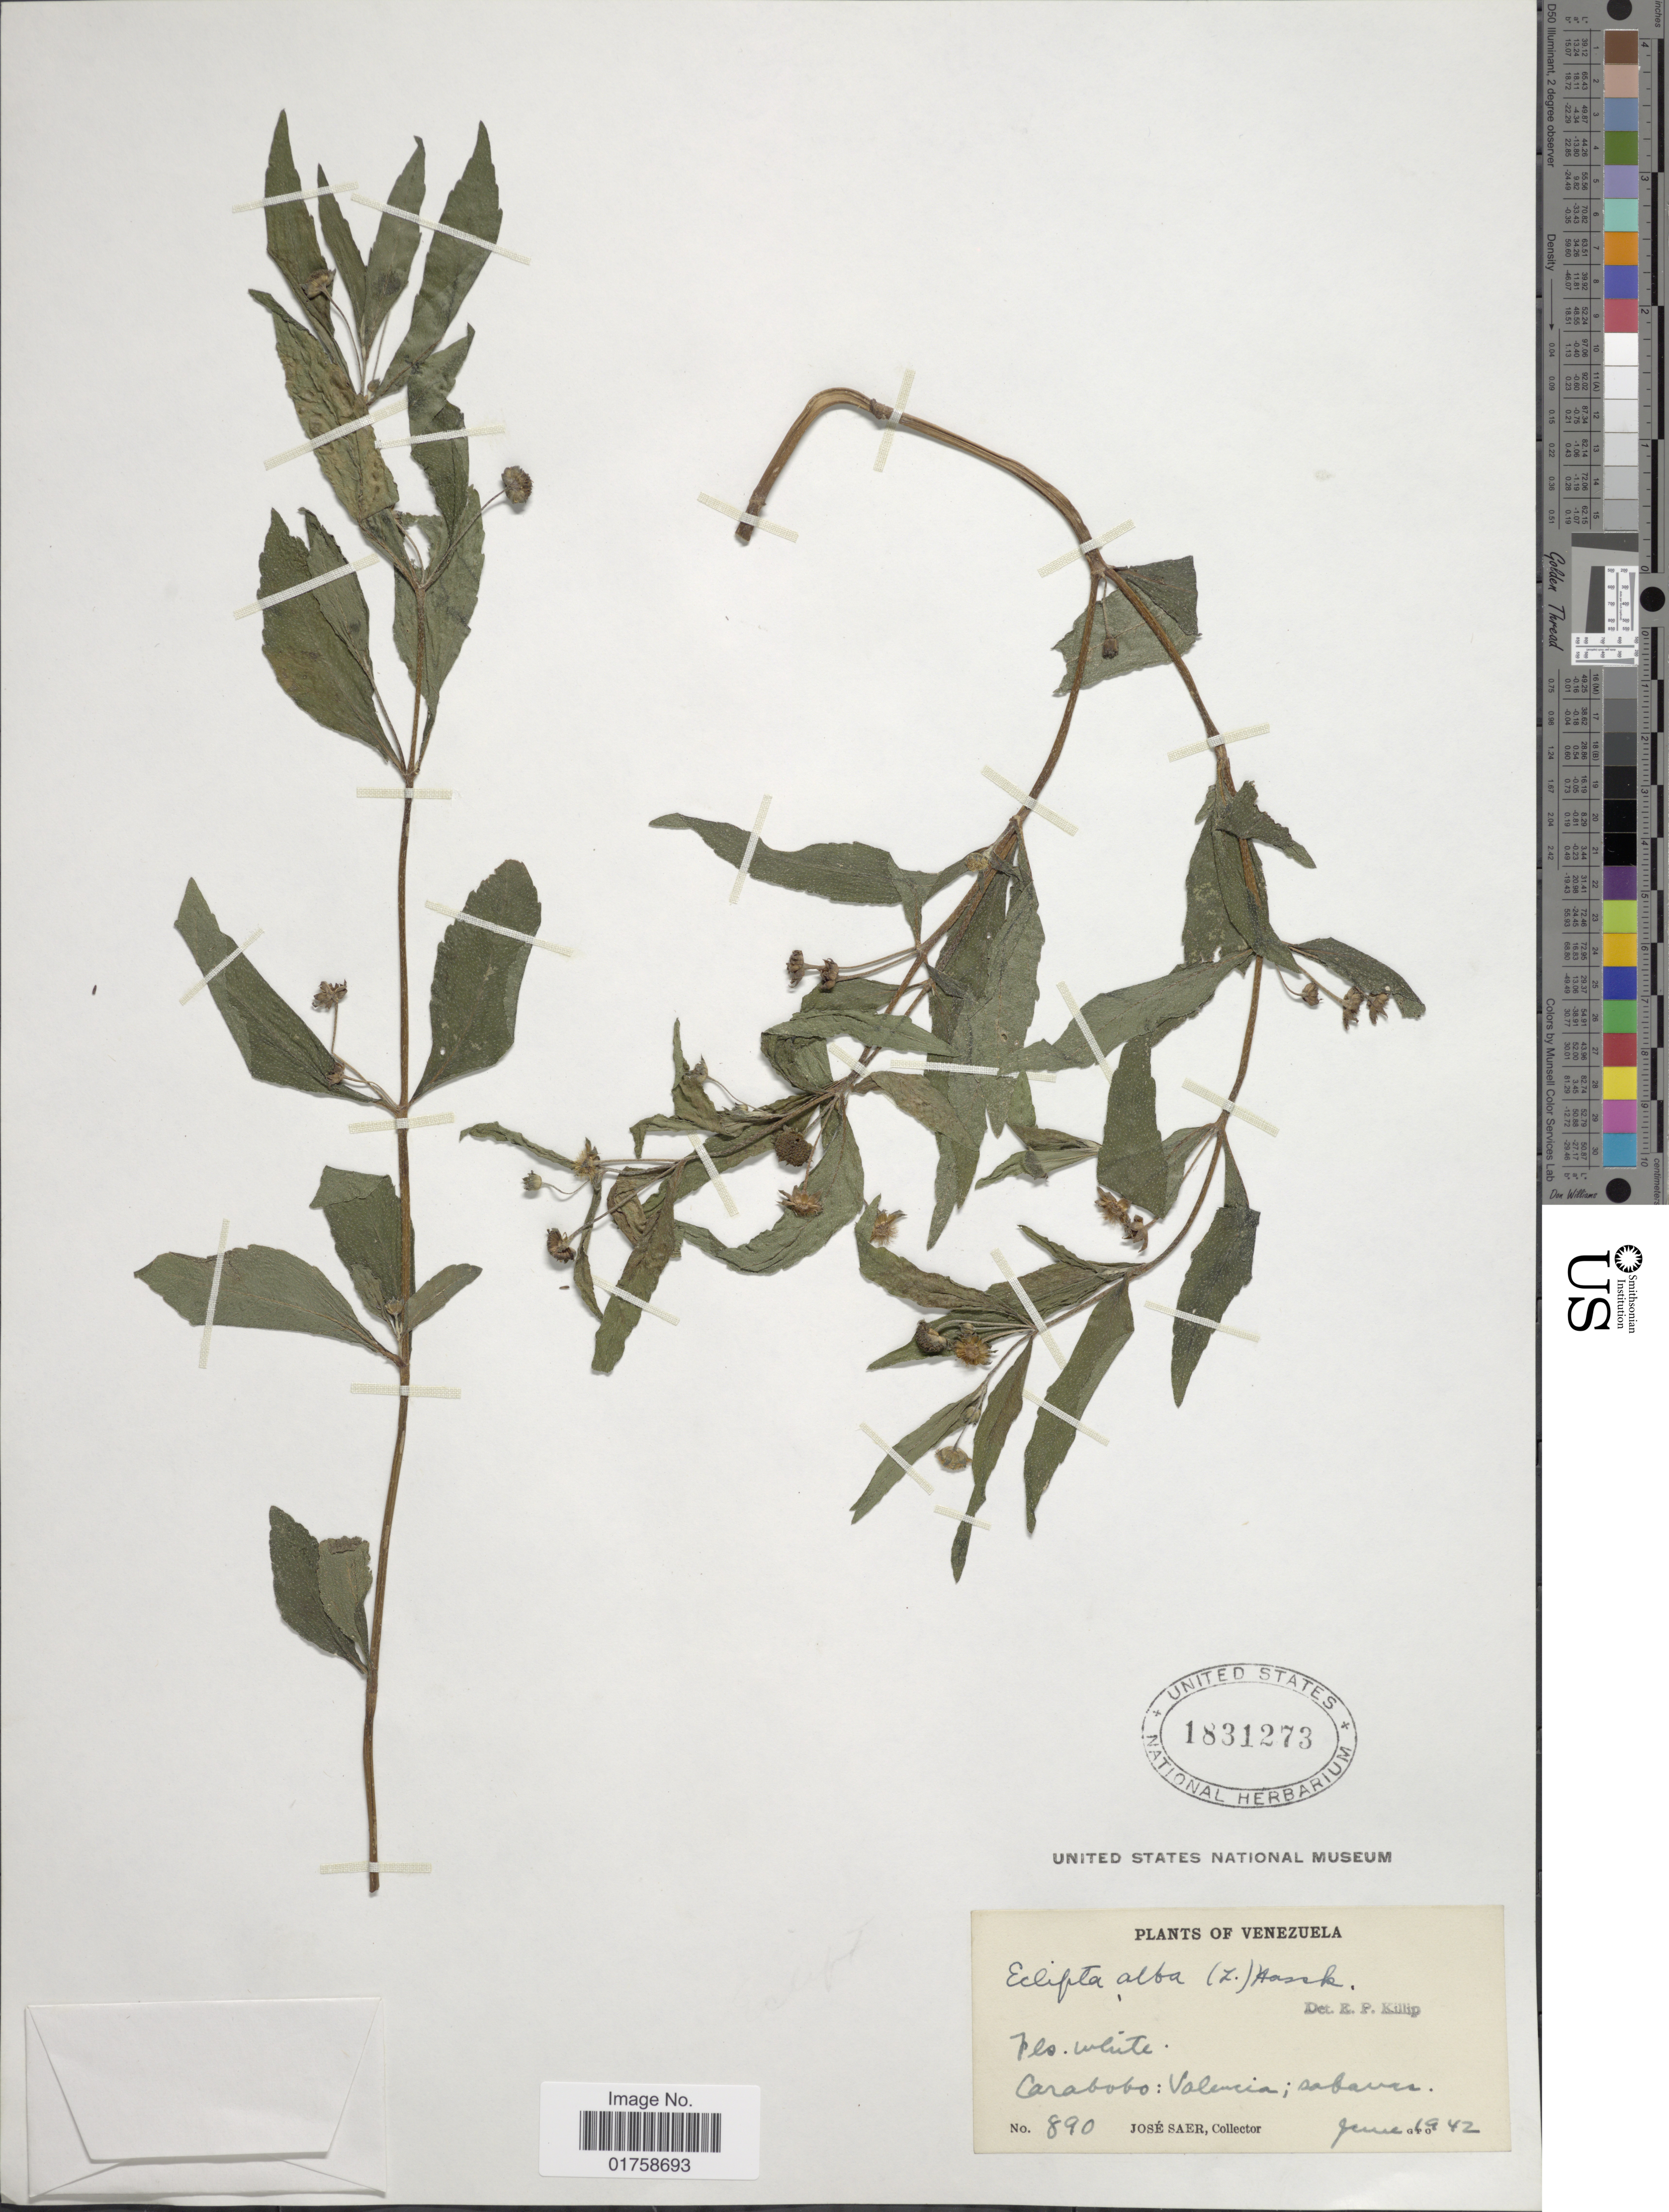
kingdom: Plantae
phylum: Tracheophyta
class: Magnoliopsida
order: Asterales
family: Asteraceae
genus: Eclipta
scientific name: Eclipta alba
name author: (L.) Hassk.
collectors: J. Saer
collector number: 890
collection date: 1942-06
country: Venezuela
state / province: Carabobo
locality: Carabobo; Valencia; sabavar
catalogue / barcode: US 1831273